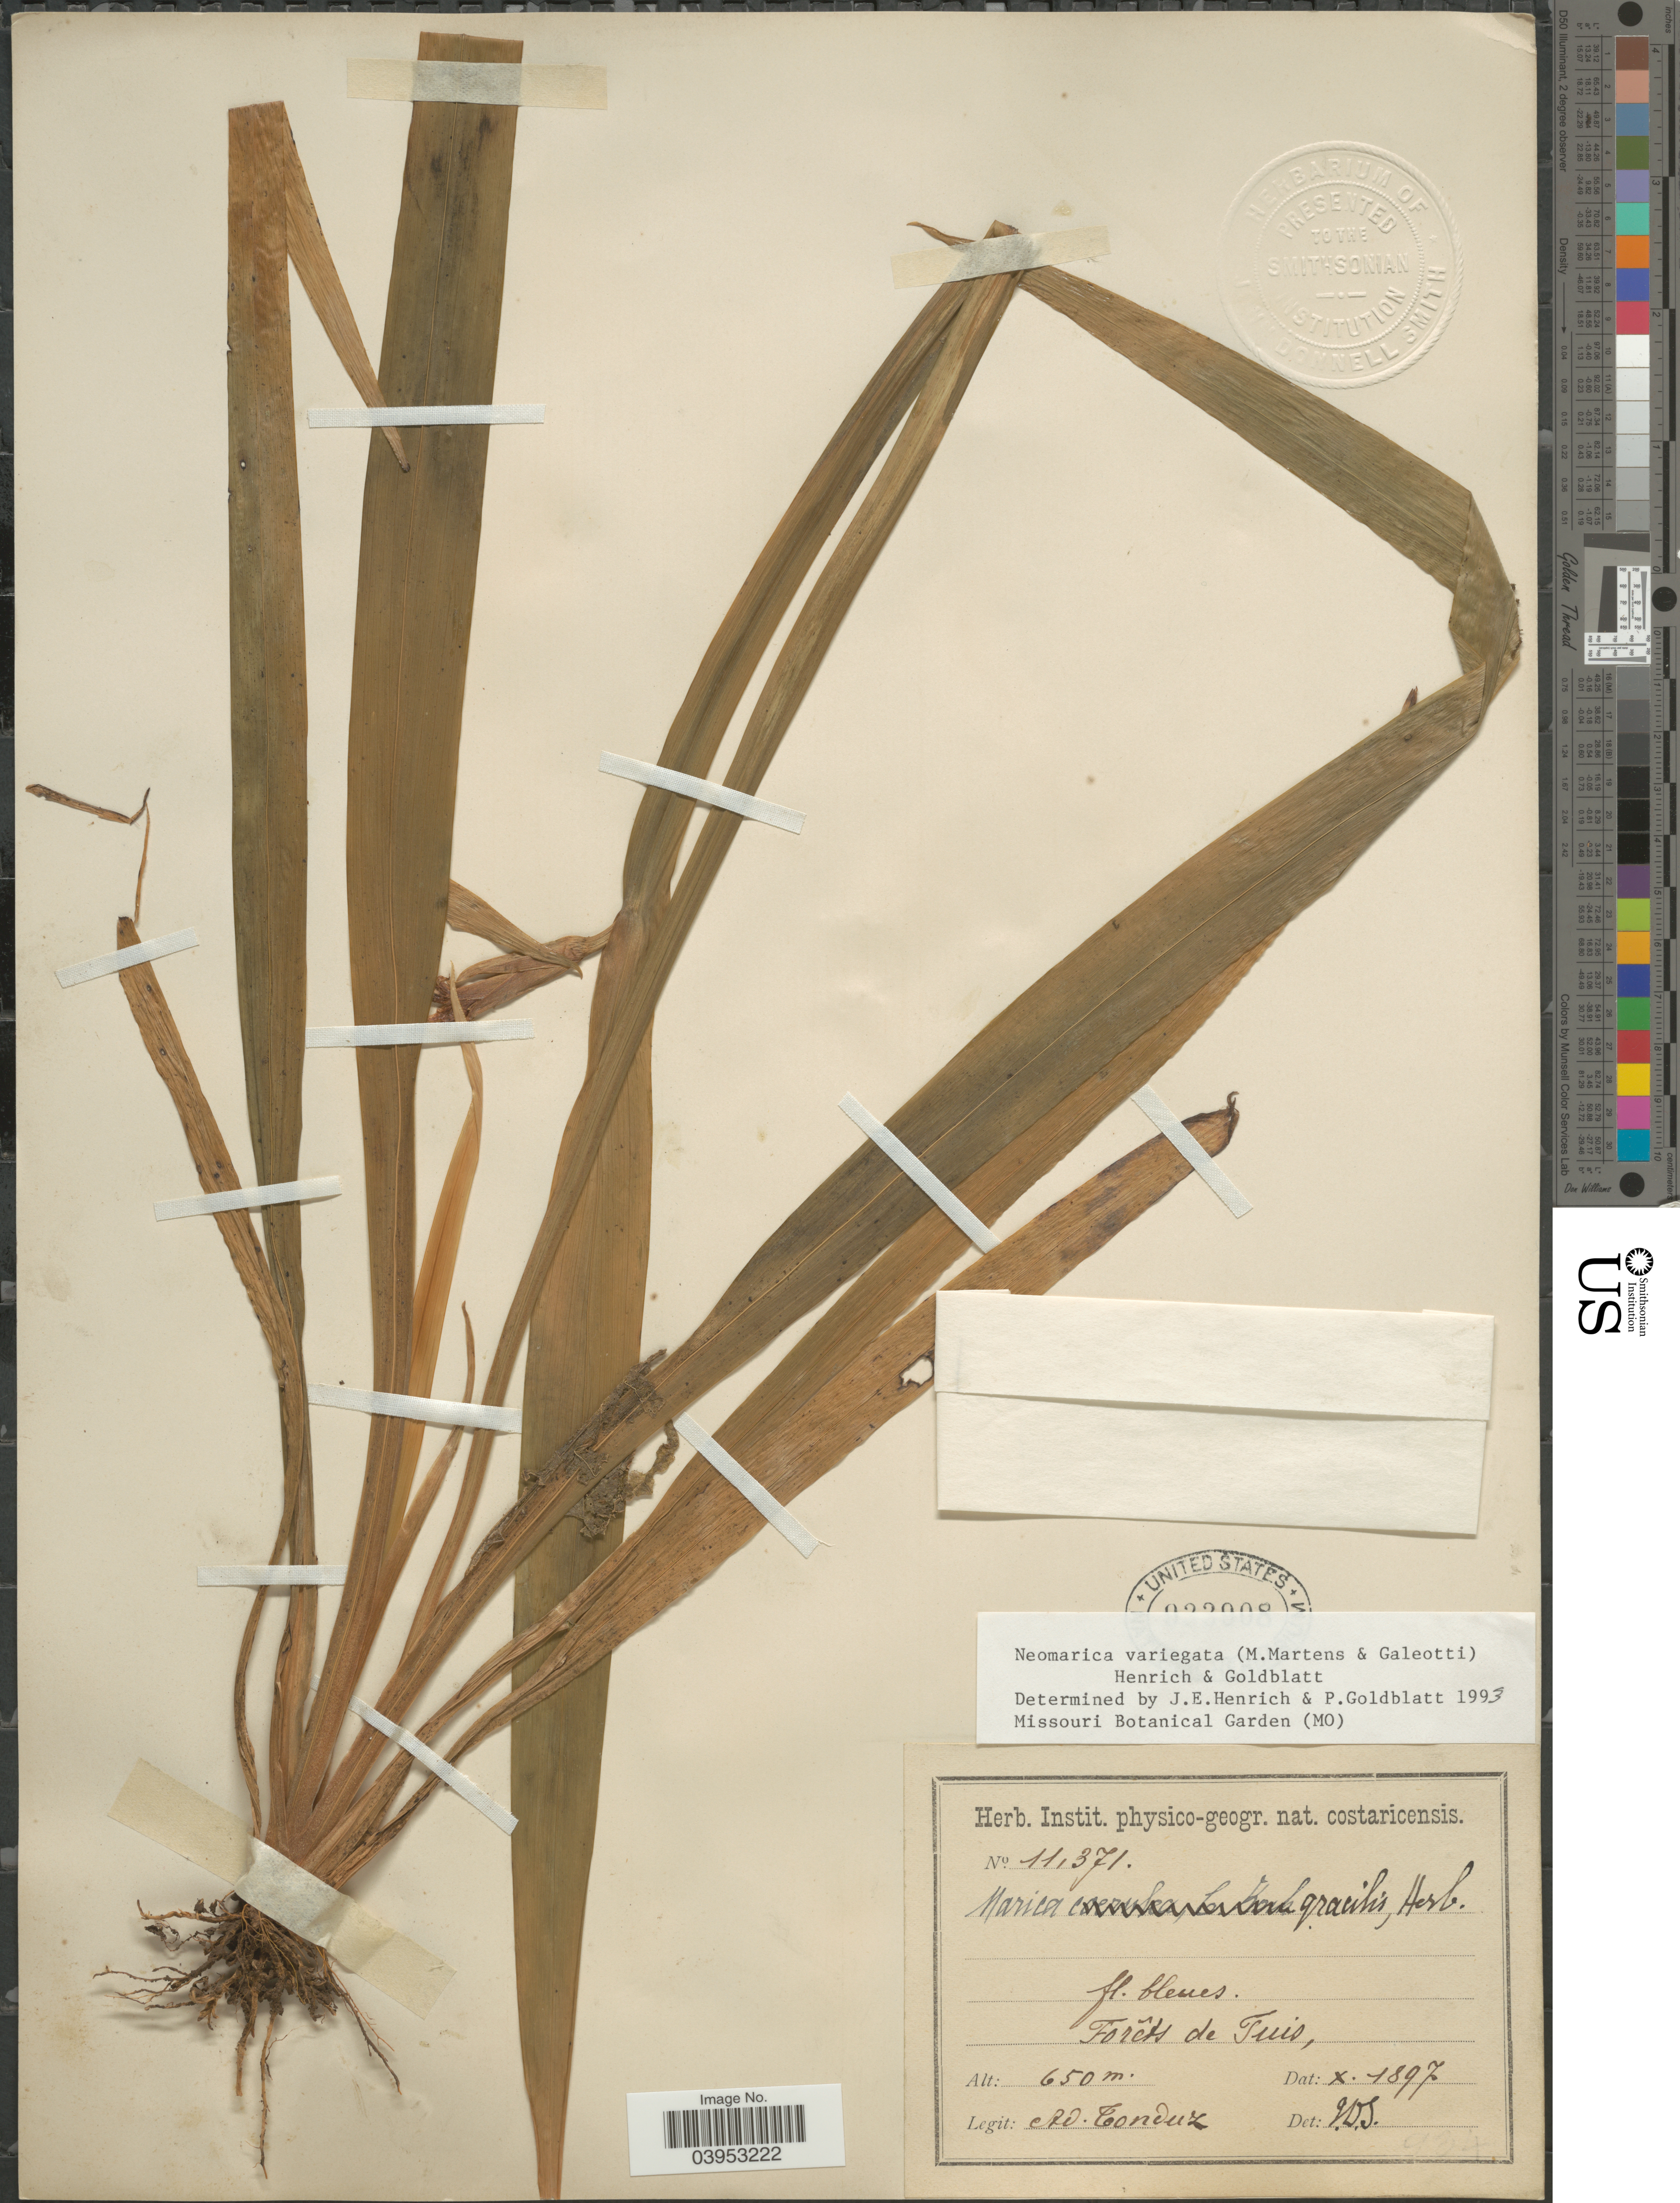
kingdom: Plantae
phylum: Tracheophyta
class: Liliopsida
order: Asparagales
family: Iridaceae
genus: Neomarica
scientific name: Neomarica variegata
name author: (M. Martens & Galeotti) Henrich & Goldblatt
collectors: A. Tonduz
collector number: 11371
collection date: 1897-10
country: Costa Rica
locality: Forêts de Tuis.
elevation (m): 650